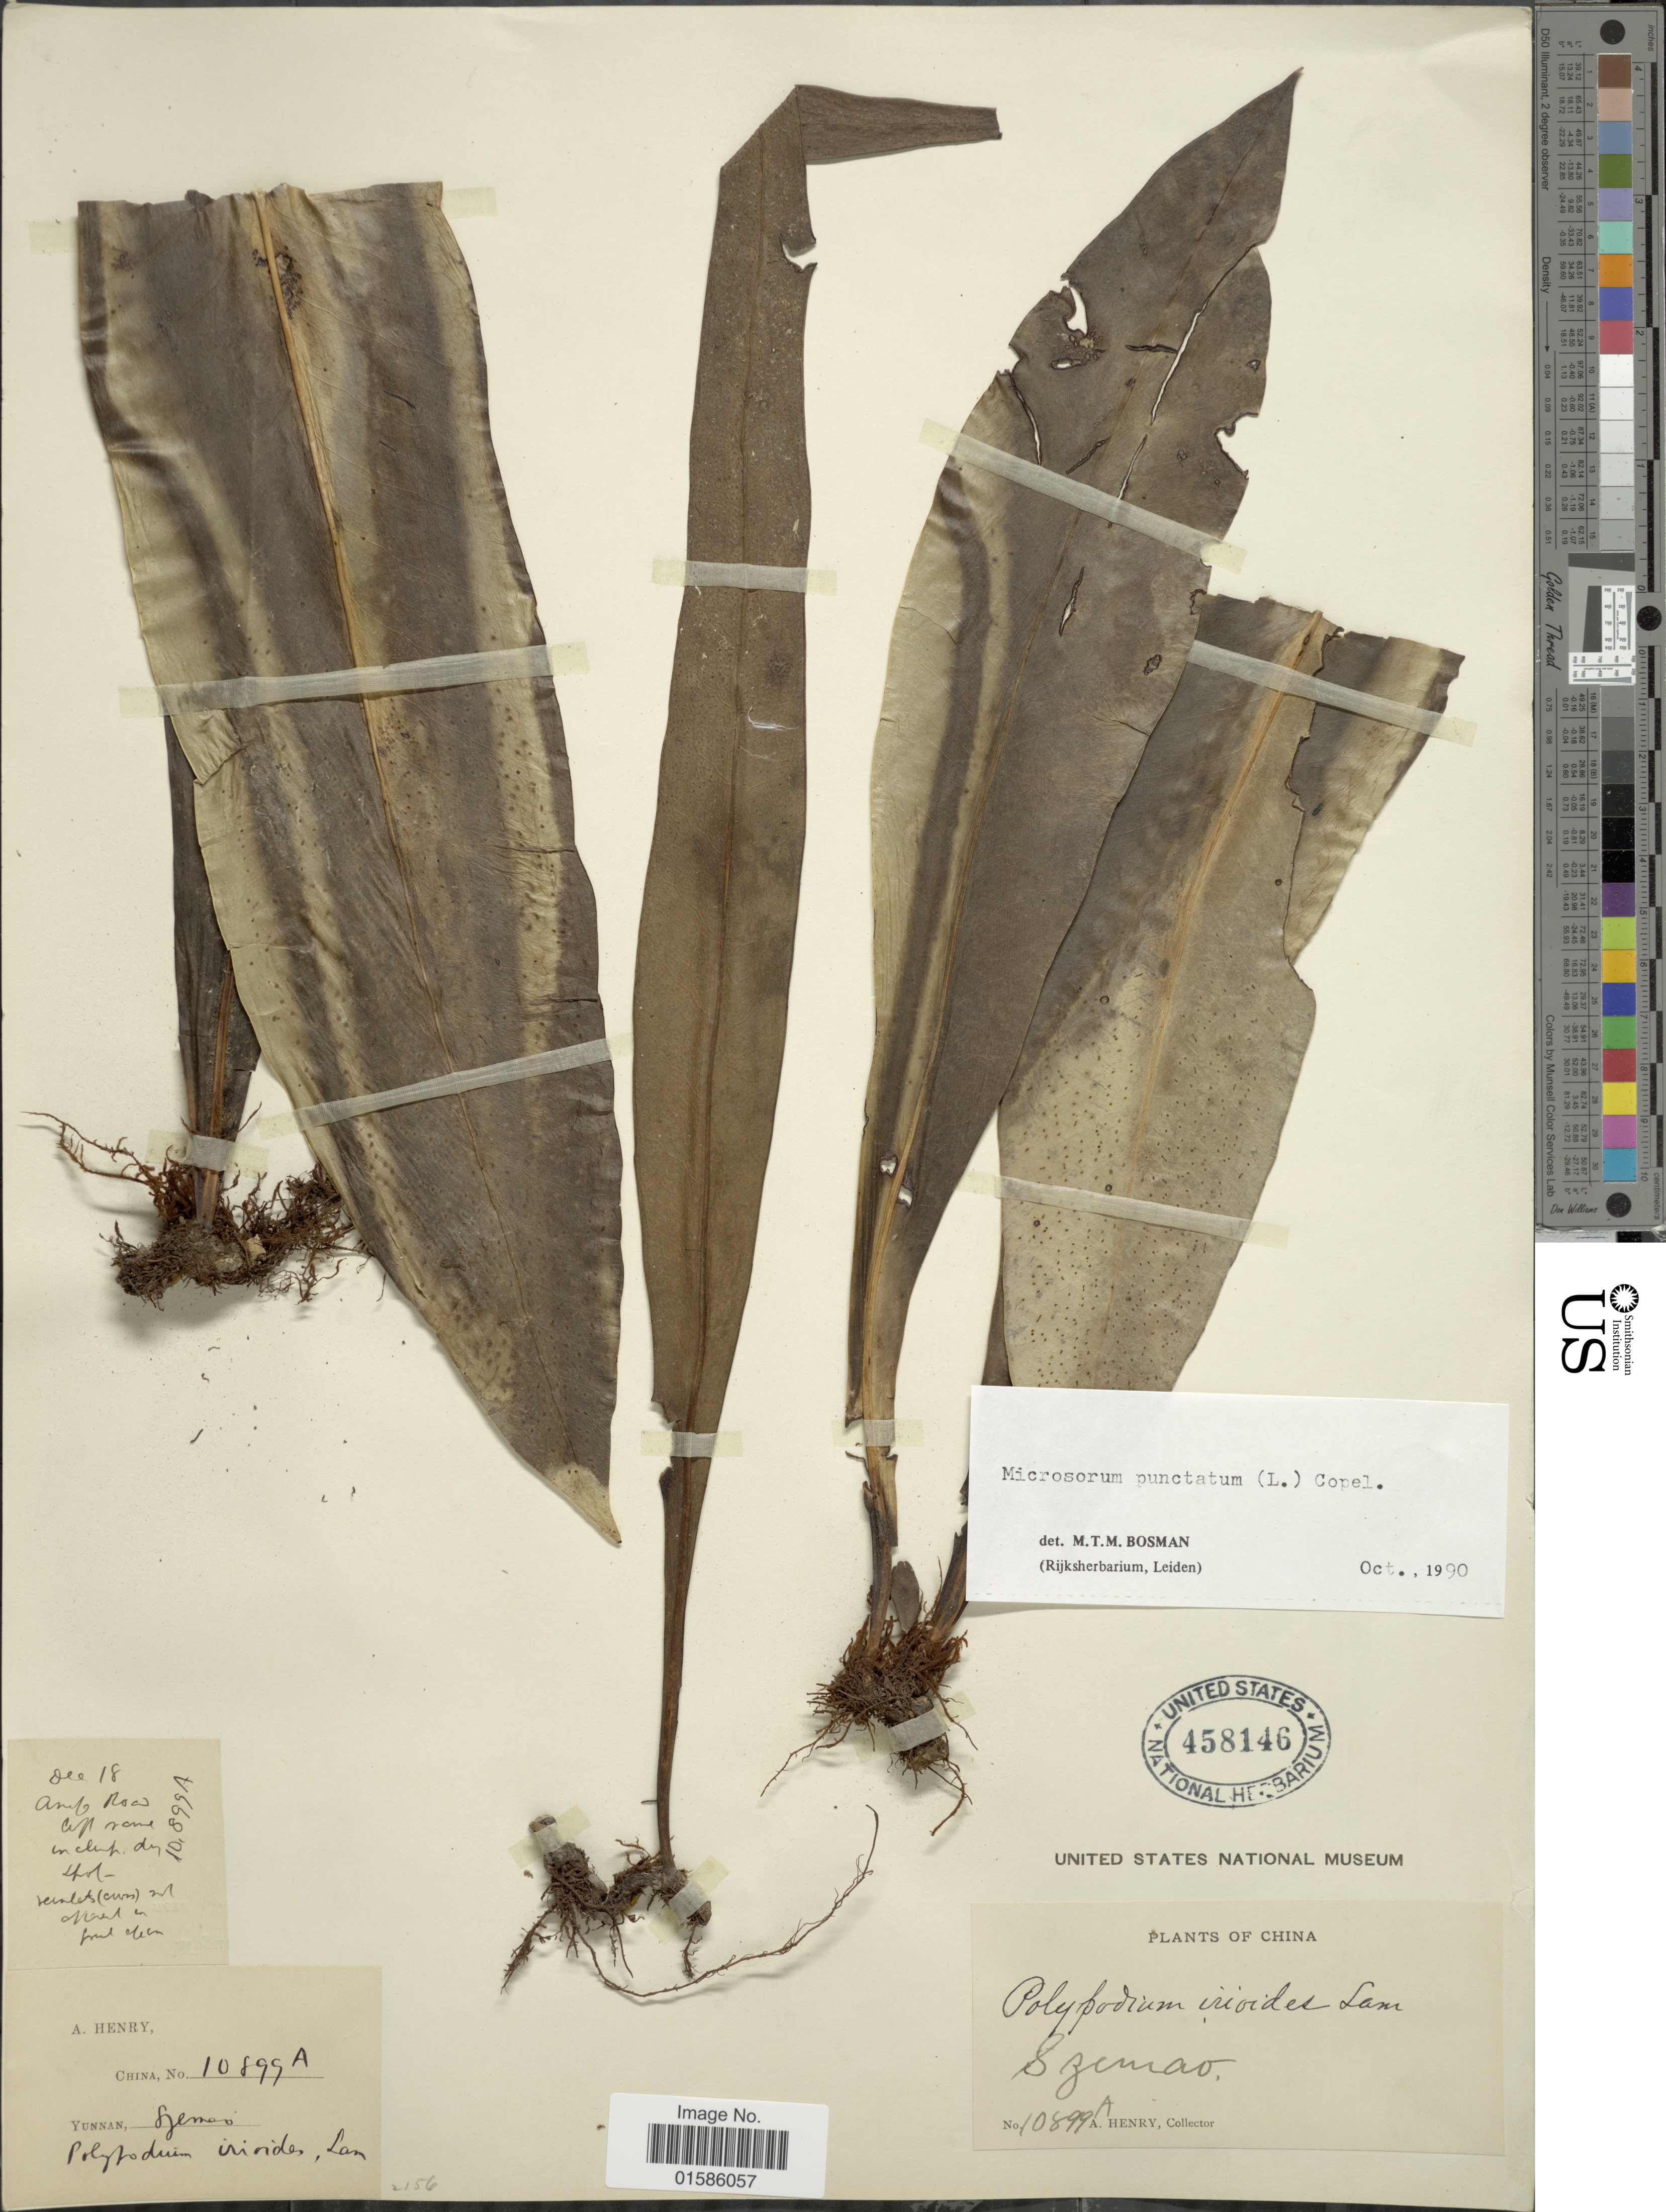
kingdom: Plantae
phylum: Tracheophyta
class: Polypodiopsida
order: Polypodiales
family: Polypodiaceae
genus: Microsorum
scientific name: Microsorum punctatum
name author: (L.) Copel.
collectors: A. Henry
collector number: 10899 A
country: China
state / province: Yunnan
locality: Szemao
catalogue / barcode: US 458146